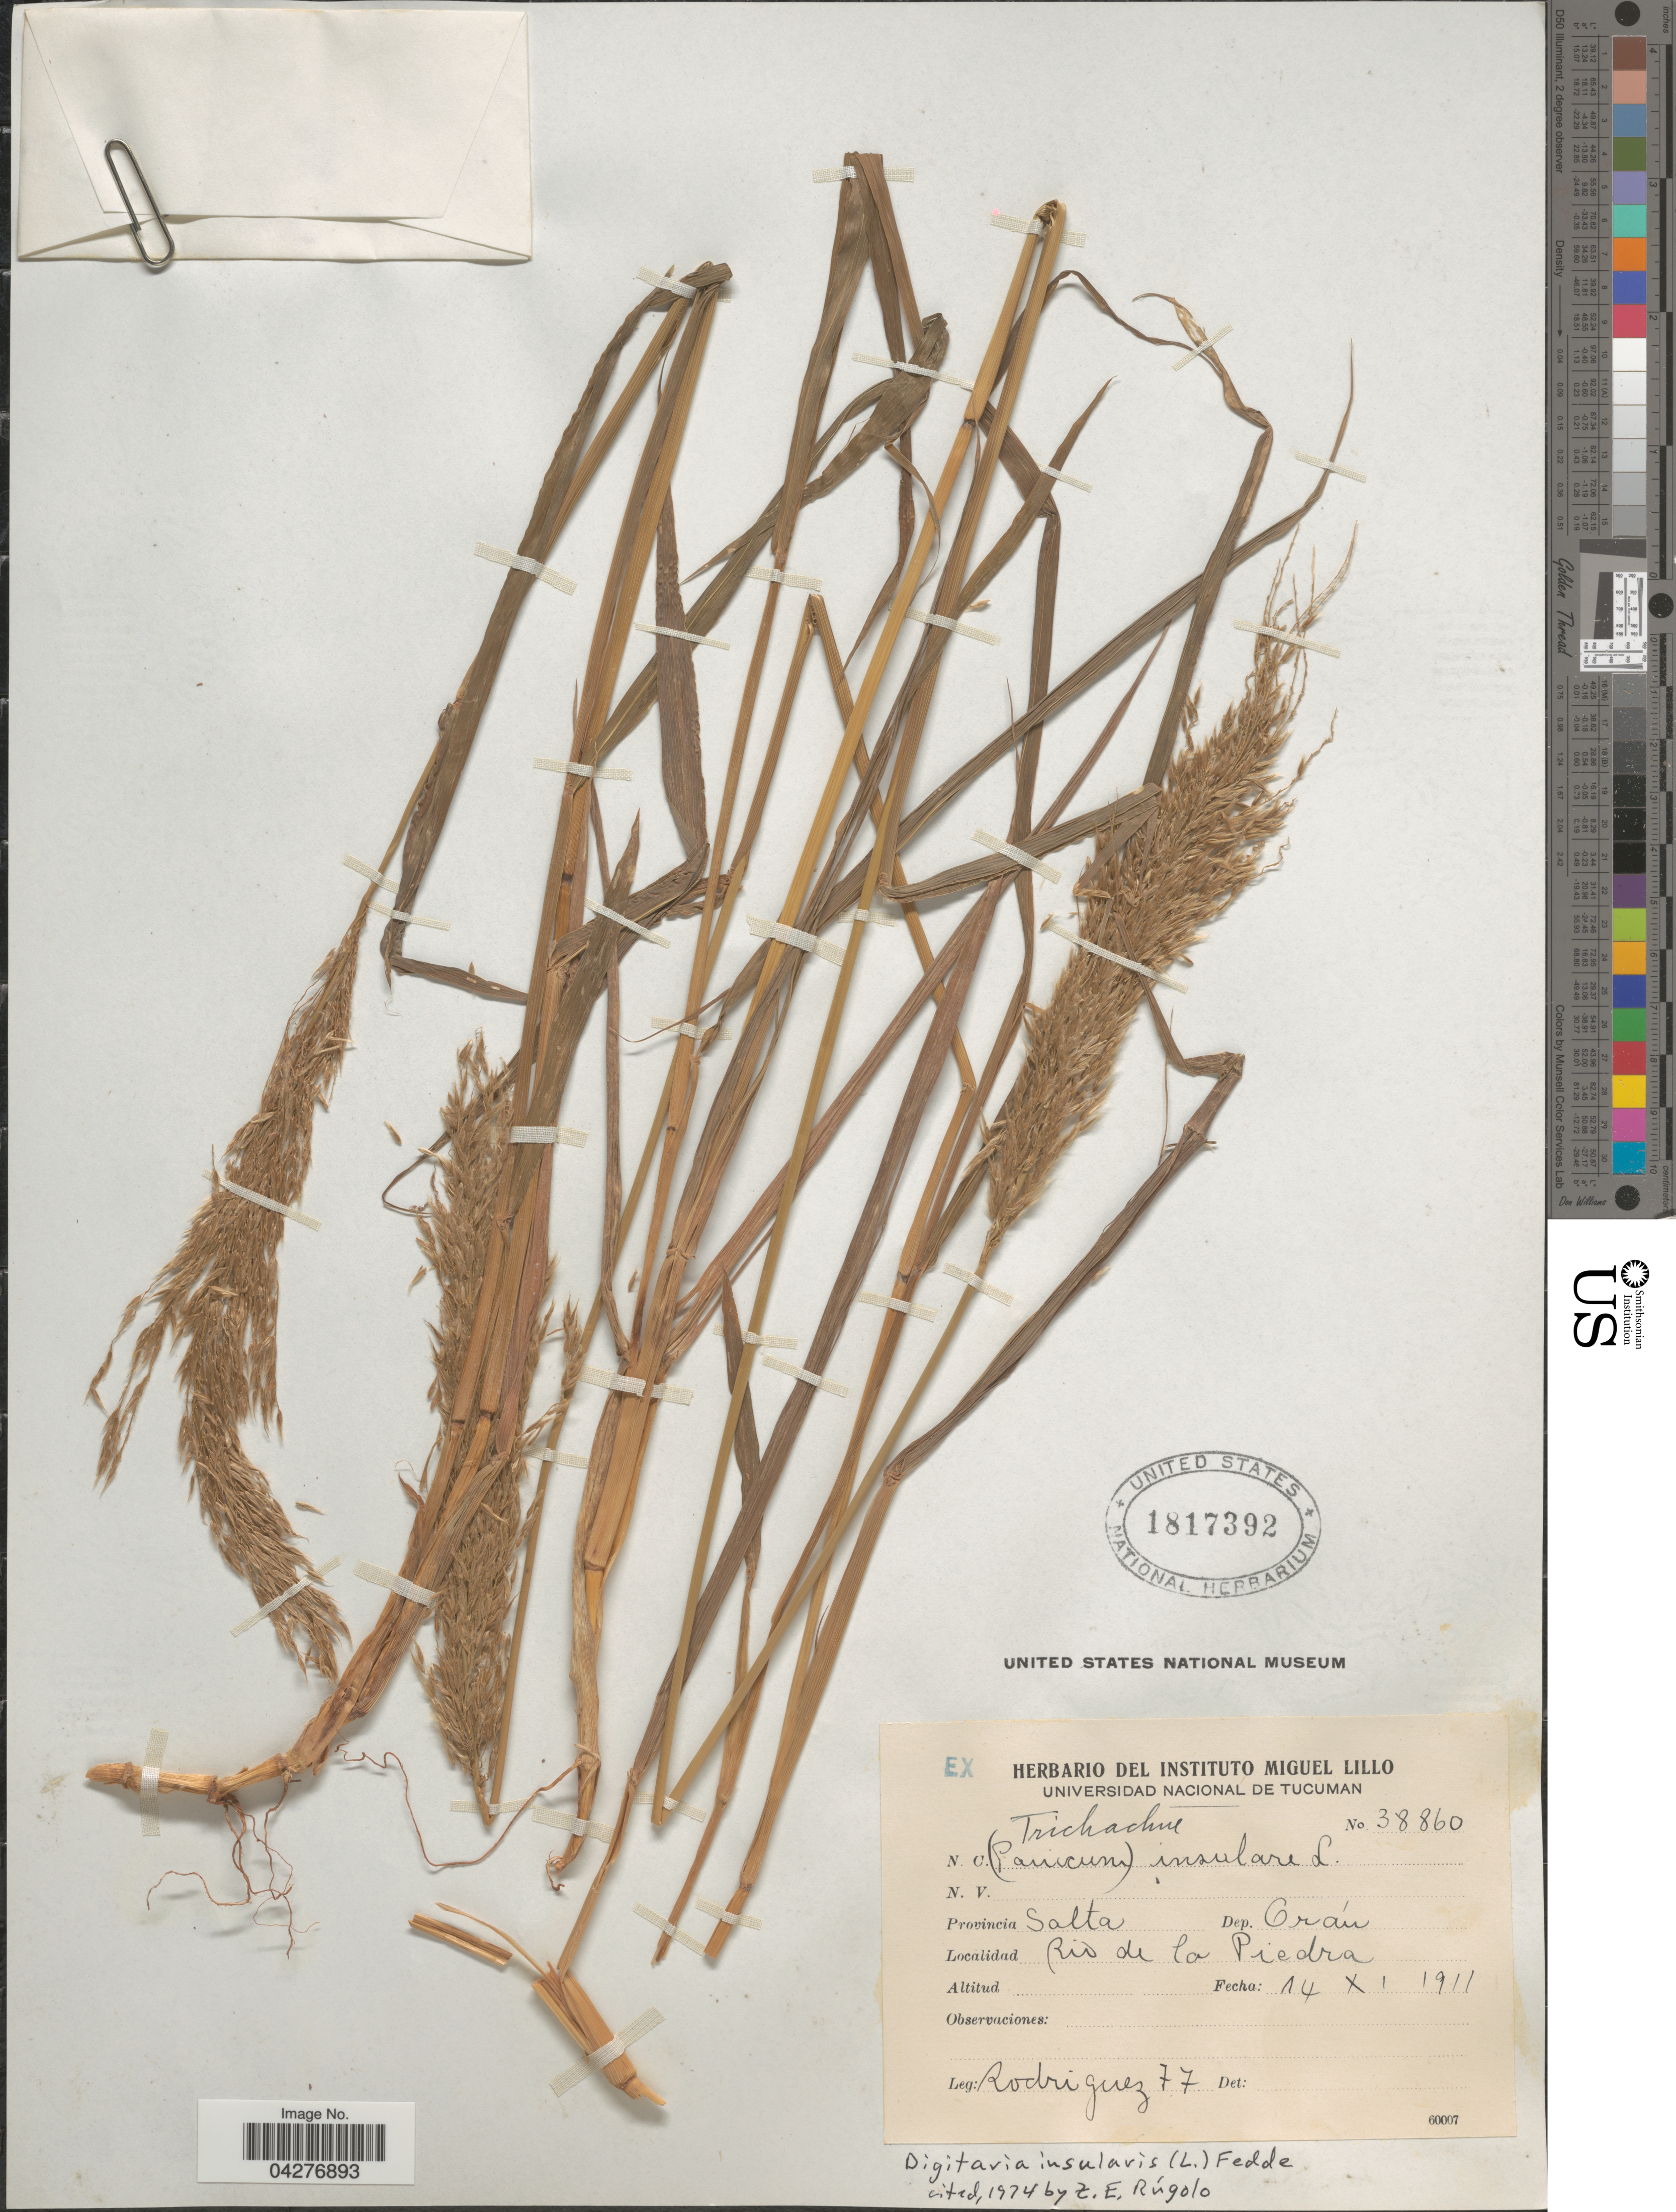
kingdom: Plantae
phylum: Tracheophyta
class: Liliopsida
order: Poales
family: Poaceae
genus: Digitaria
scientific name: Digitaria insularis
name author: (L.) Fedde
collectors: Rodriguez, --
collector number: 77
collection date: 1911-11-14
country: Argentina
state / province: Salta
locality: Dep. Orán. Rio de la Piedra.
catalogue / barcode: US 1817392